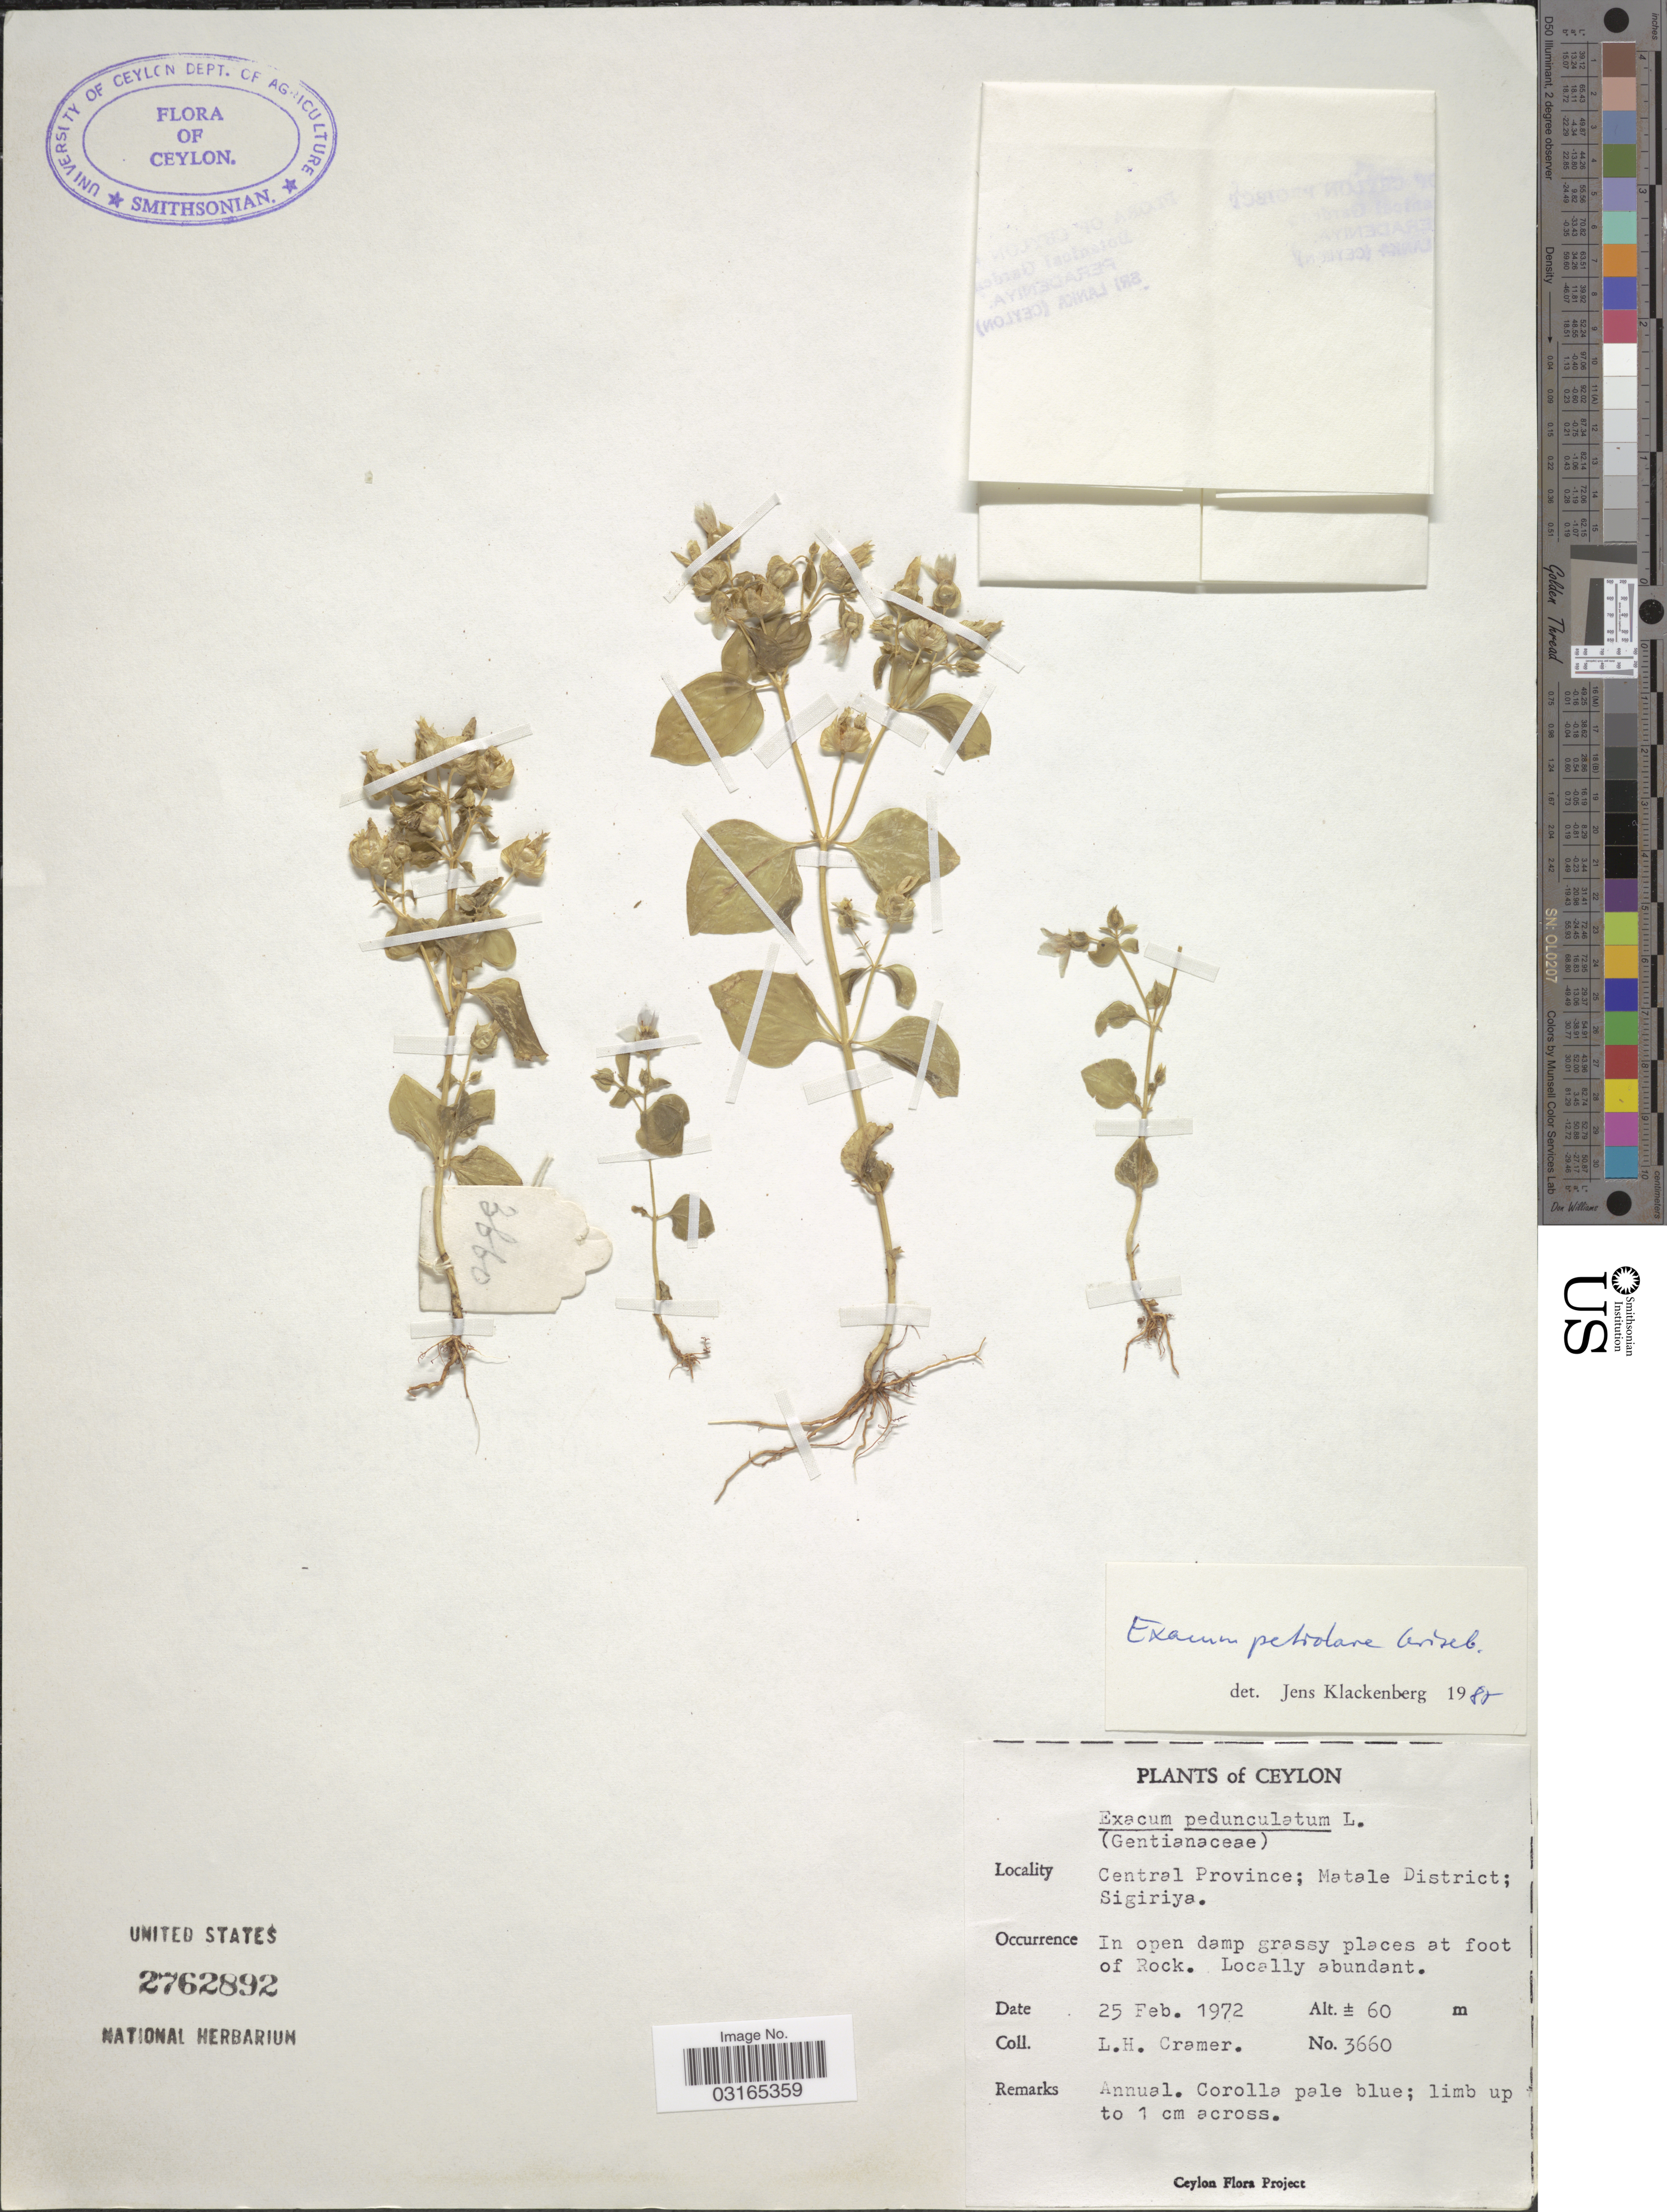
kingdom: Plantae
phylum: Tracheophyta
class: Magnoliopsida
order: Gentianales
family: Gentianaceae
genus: Exacum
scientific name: Exacum petiolare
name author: Griseb.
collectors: L. H. Cramer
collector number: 3660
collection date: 1972-02-25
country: Sri Lanka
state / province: Central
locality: Ceylon. Matale District; Sigiriya.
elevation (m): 60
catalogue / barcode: US 2762892